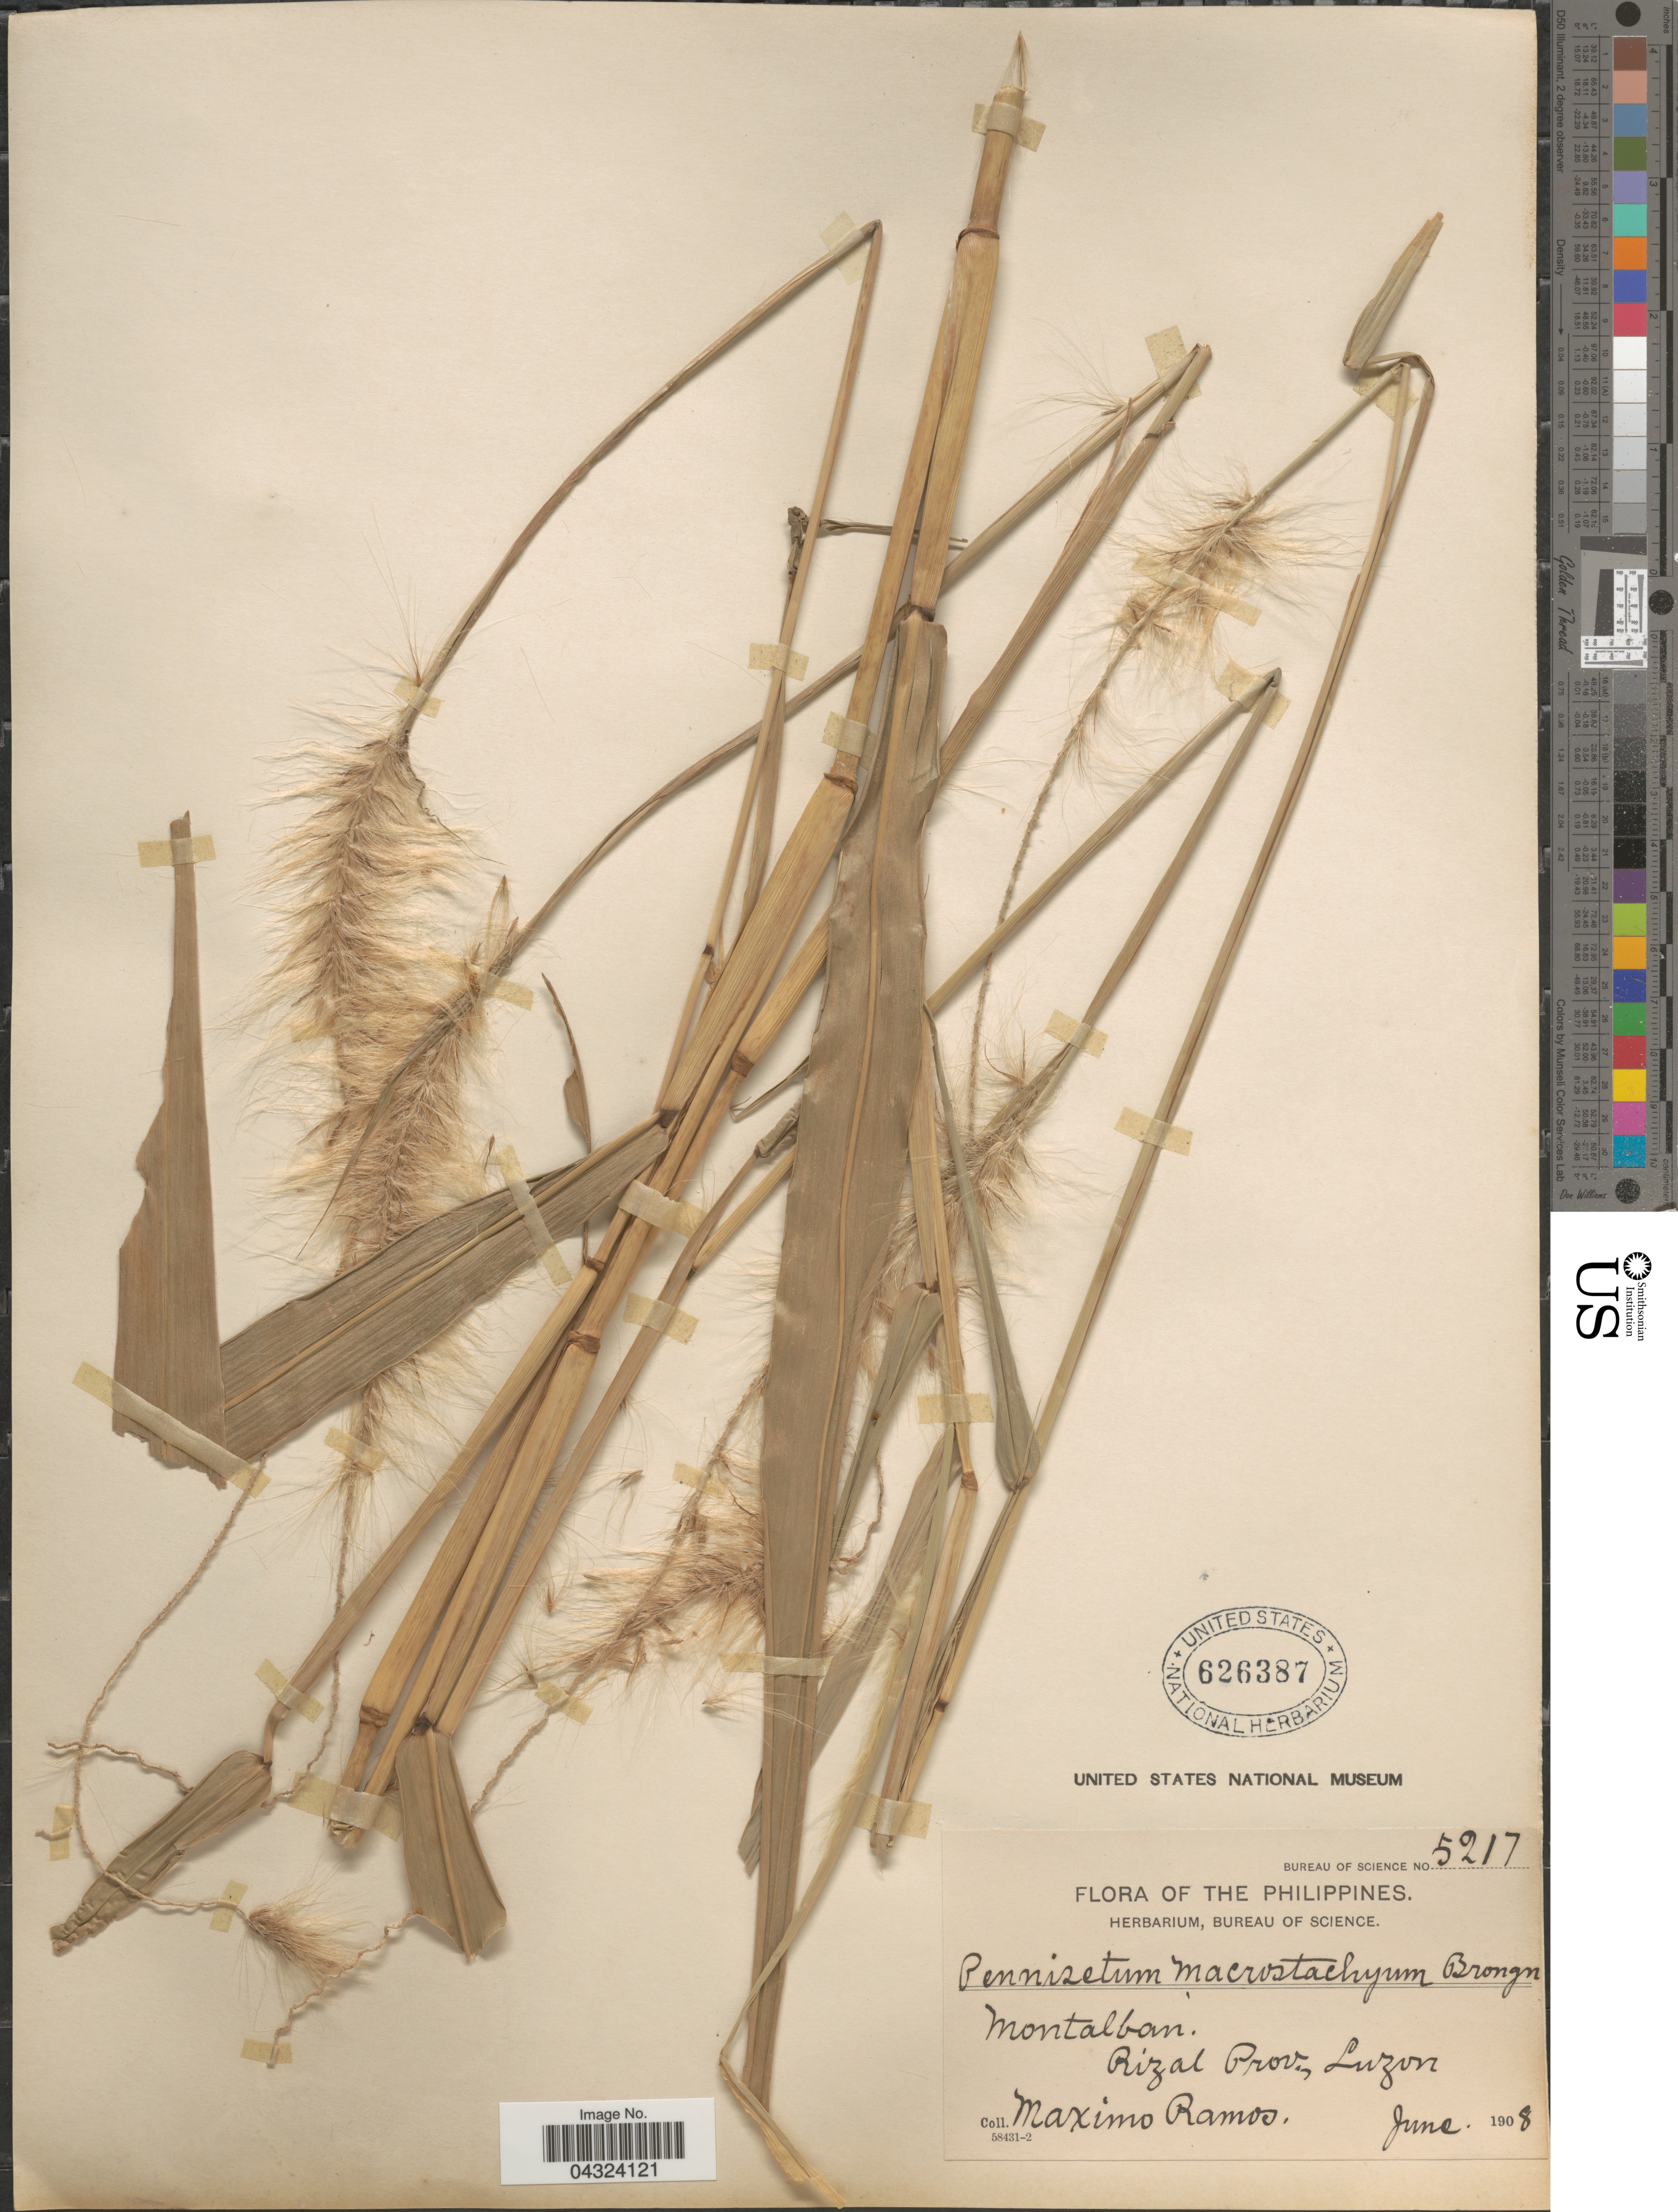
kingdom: Plantae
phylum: Tracheophyta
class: Liliopsida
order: Poales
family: Poaceae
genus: Cenchrus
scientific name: Cenchrus elegans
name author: (Hassk.) Veldkamp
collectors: M. Ramos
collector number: Bureau Of Science 5217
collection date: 1908-06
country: Philippines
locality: Montalban. Rizal Prov., Luzon.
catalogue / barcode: US 626387